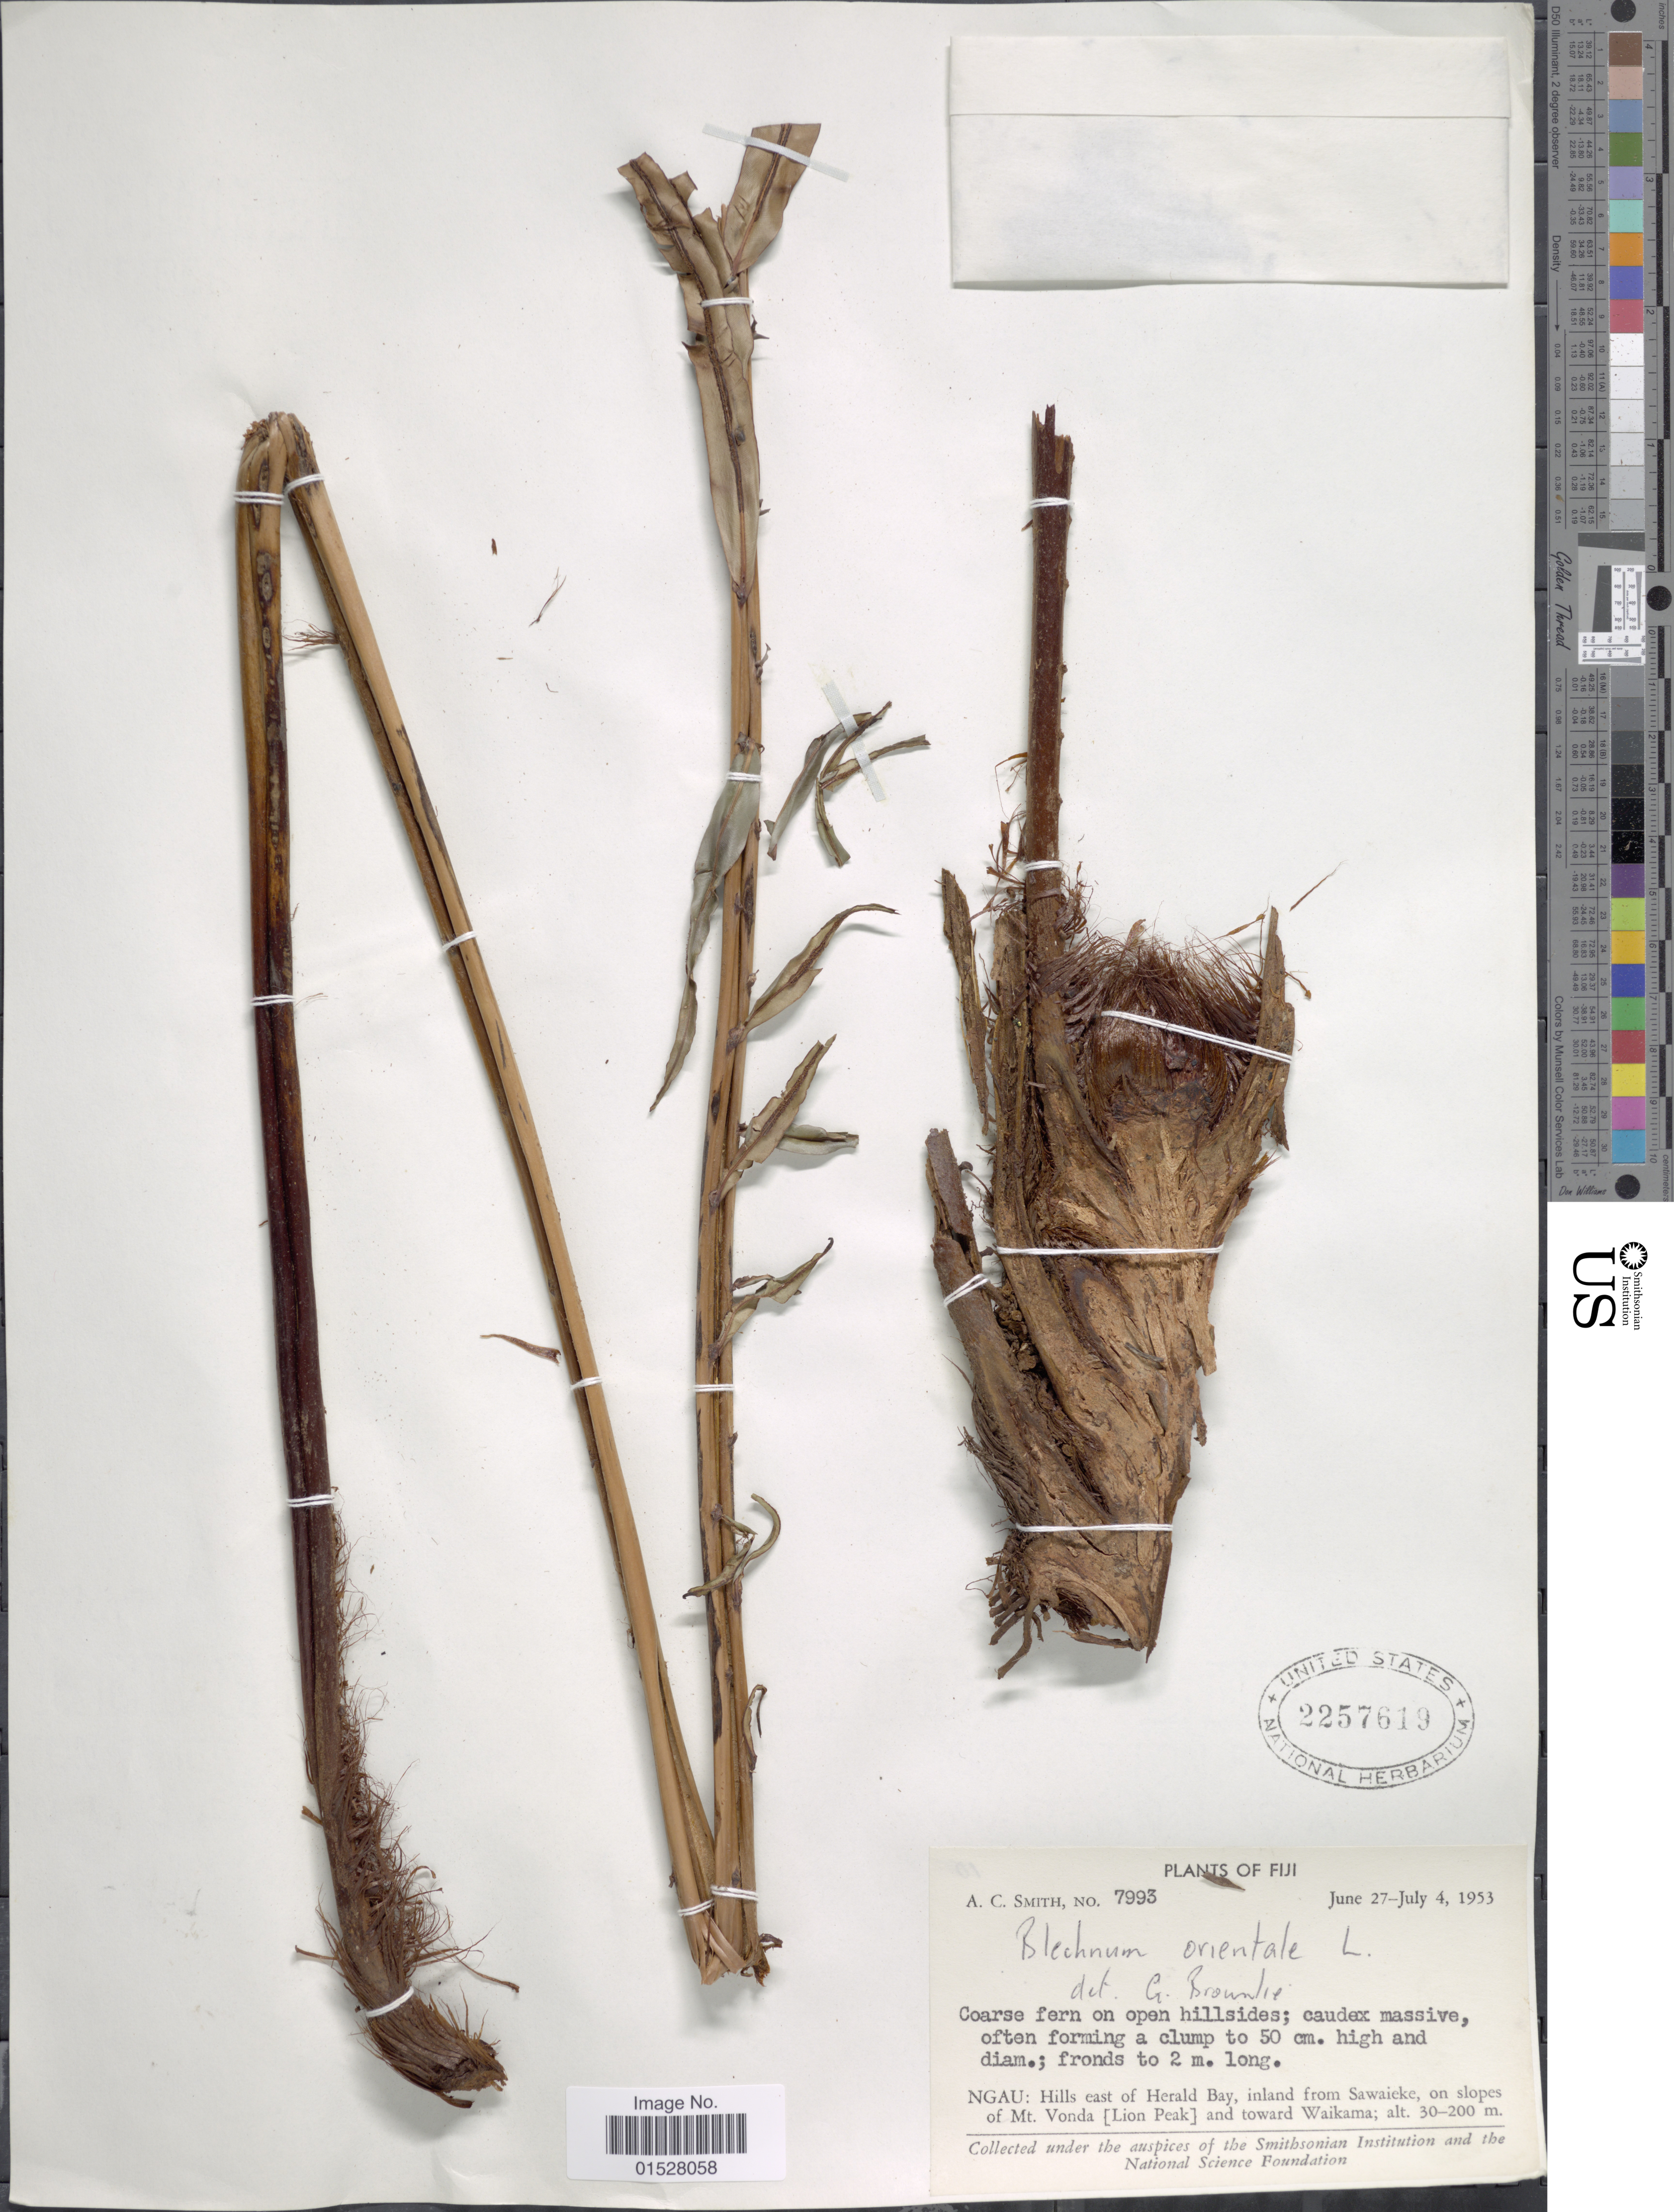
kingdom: Plantae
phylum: Tracheophyta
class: Polypodiopsida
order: Polypodiales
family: Blechnaceae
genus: Blechnum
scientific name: Blechnum orientale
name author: L.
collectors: A. C. Smith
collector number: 7993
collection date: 1953-06-27/1953-07-04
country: Fiji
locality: Ngau: Hills east of Herald Bay, inland from Sawaieke, on slopes of Mt. Vonda (Lion Peak) and toward Waikama.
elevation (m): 30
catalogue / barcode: US 2257619